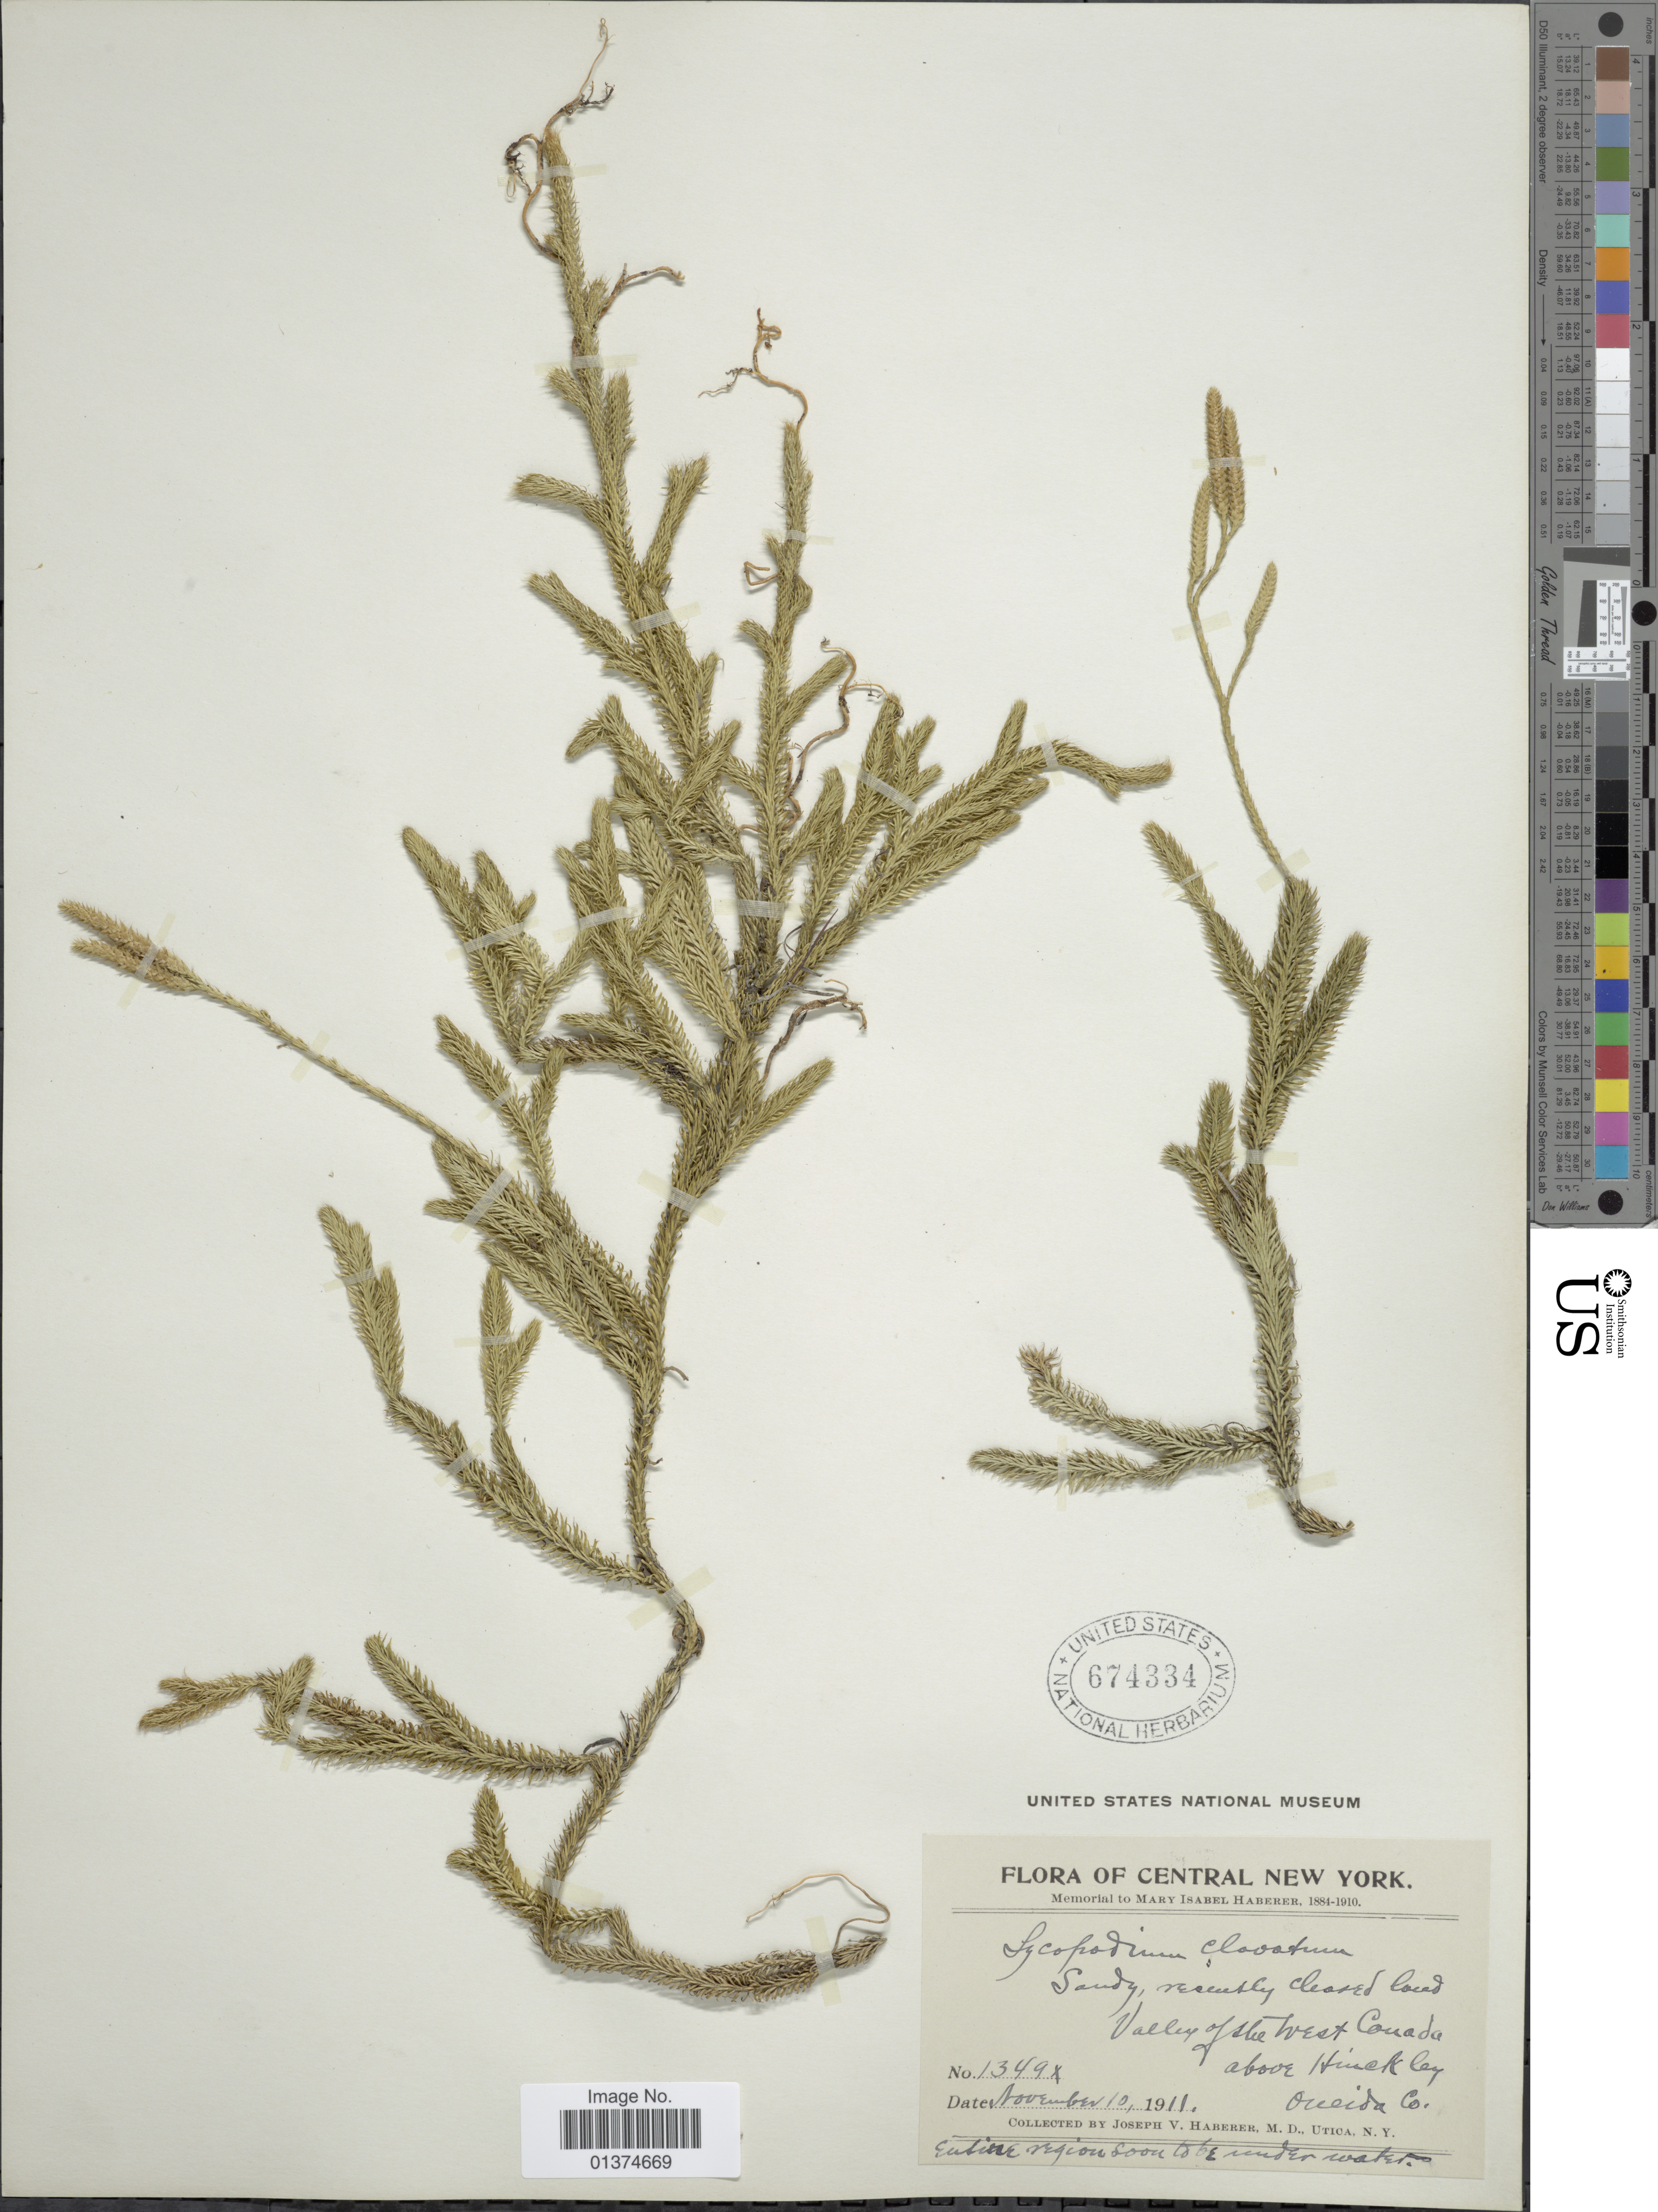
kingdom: Plantae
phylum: Tracheophyta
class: Lycopodiopsida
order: Lycopodiales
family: Lycopodiaceae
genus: Lycopodium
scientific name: Lycopodium clavatum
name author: L.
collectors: J. V. Haberer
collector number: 1349x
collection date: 1911-11-10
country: United States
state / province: New York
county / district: Oneida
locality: Central New York, Sandy recently cleared land Valley of the West Canada above Hinckley Oneida Co.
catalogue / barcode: US 674334